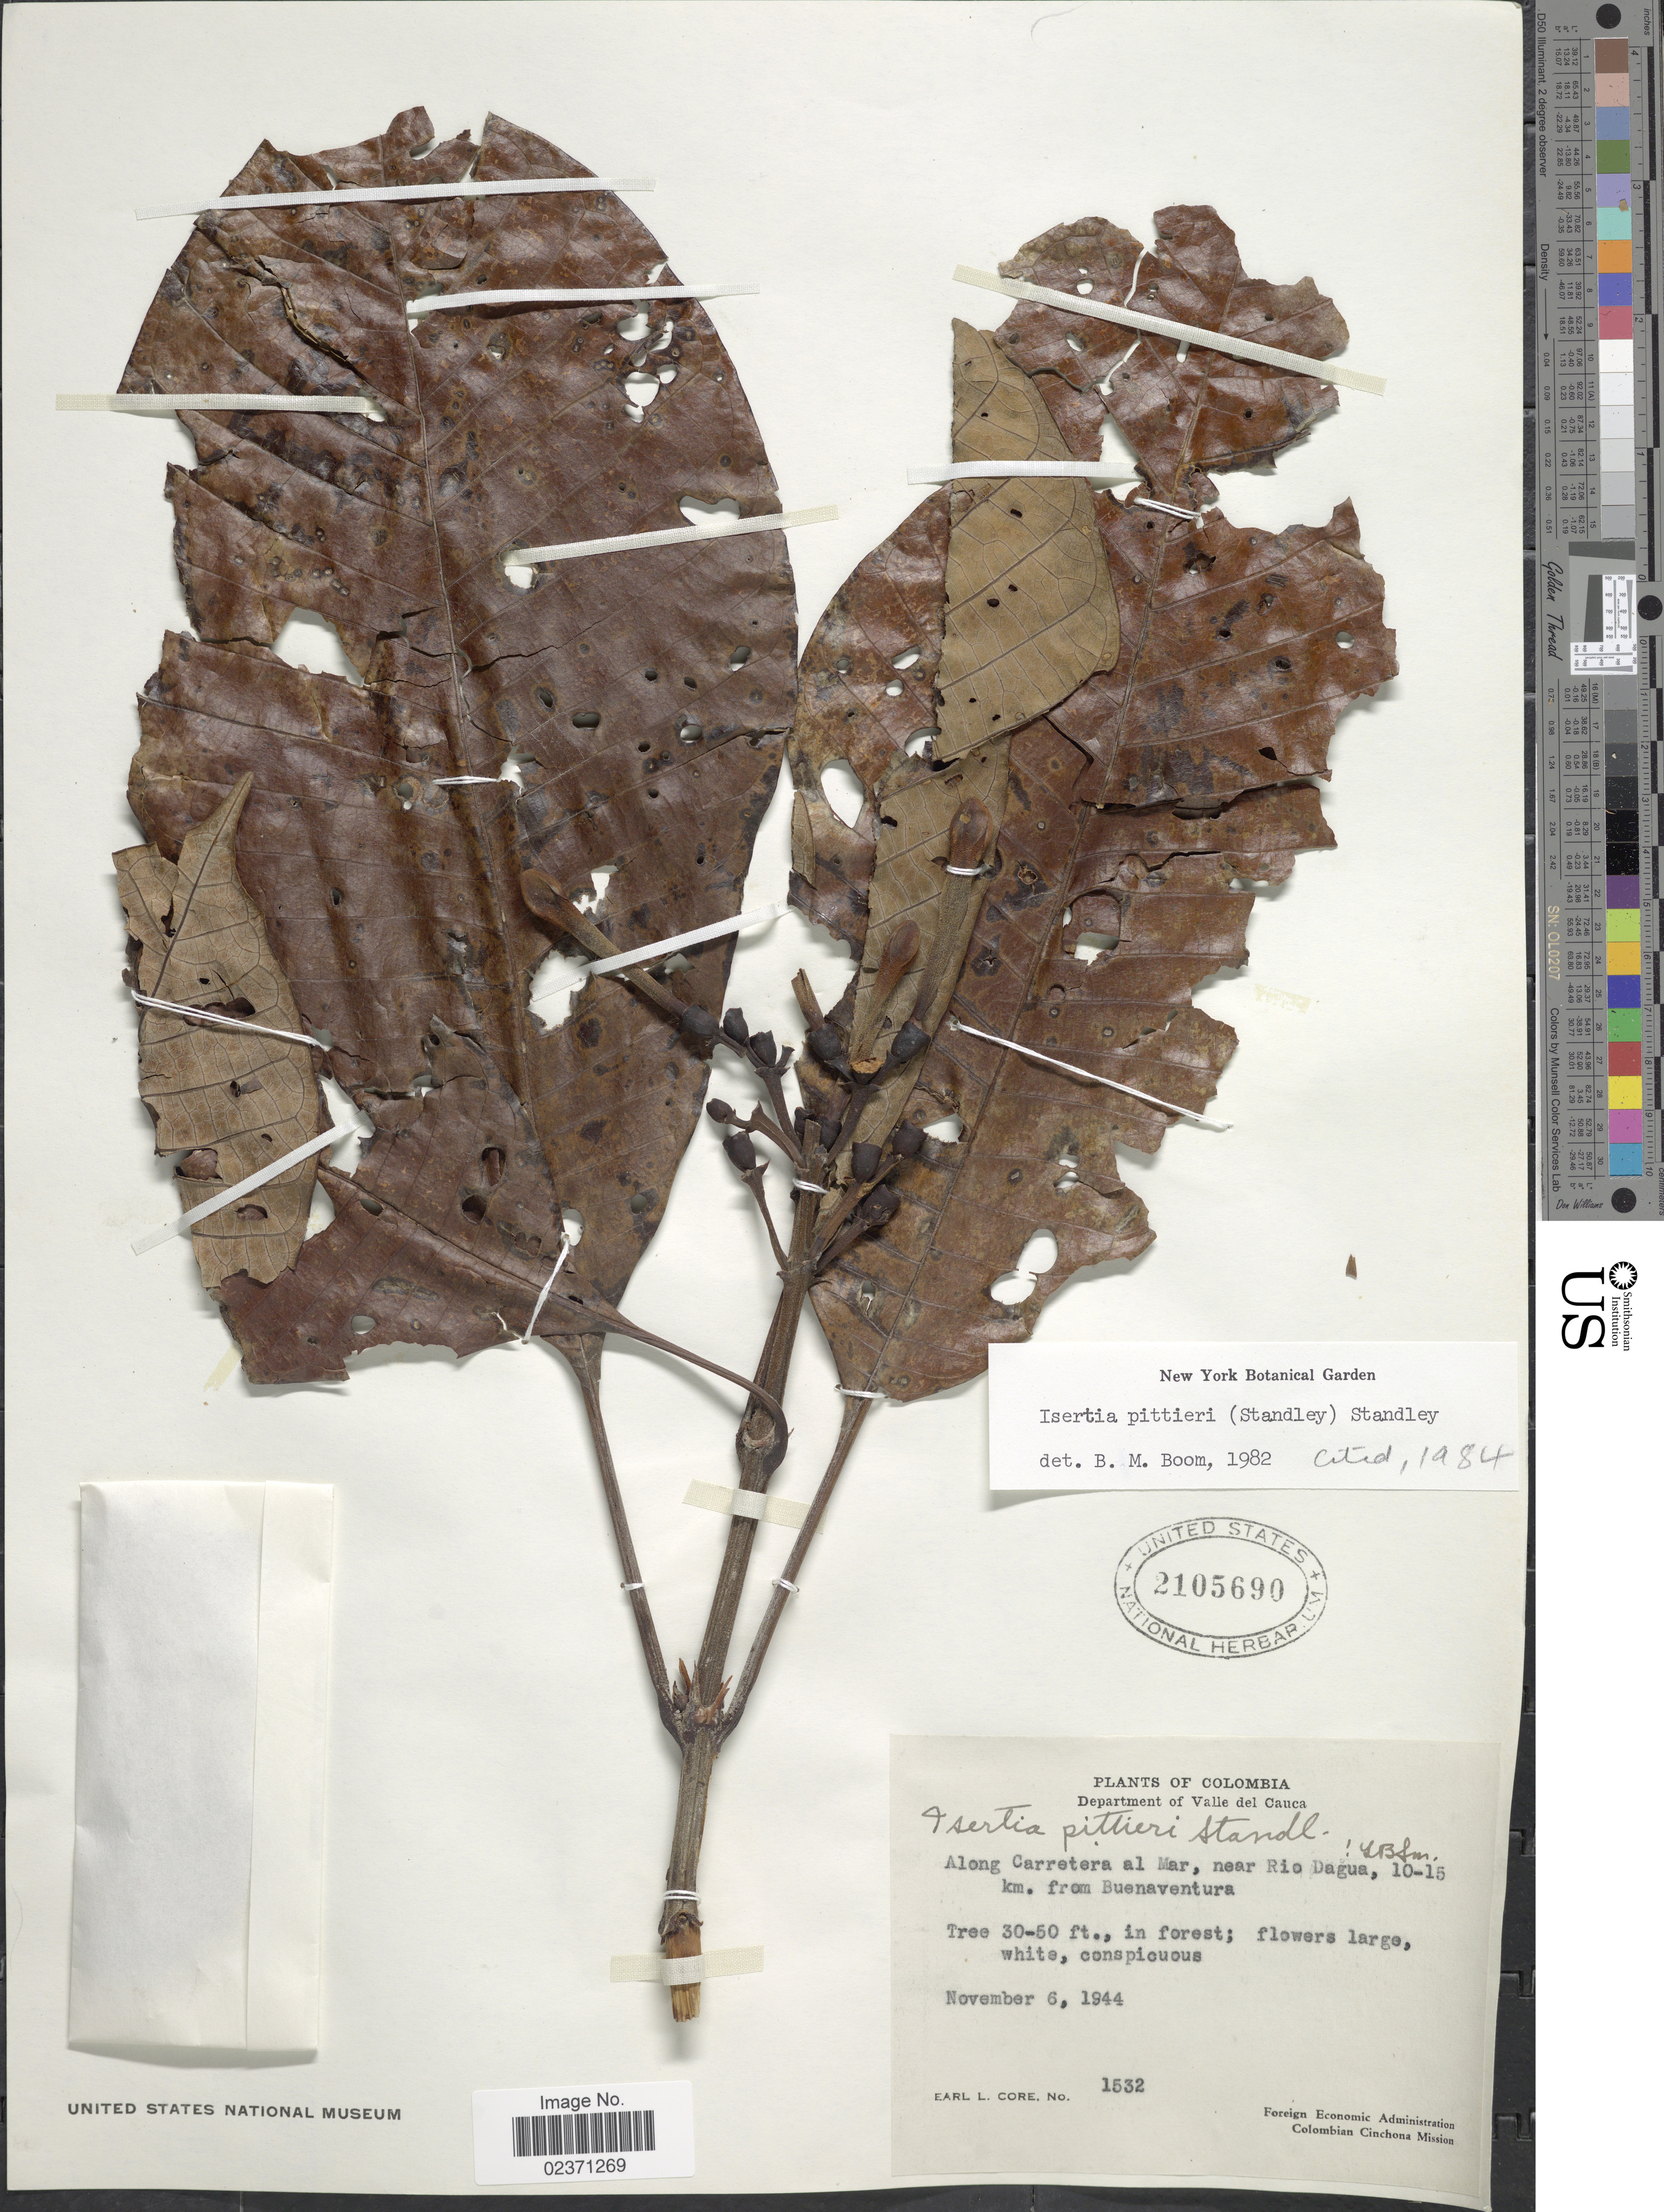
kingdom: Plantae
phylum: Tracheophyta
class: Magnoliopsida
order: Gentianales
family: Rubiaceae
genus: Isertia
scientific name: Isertia pittieri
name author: (Standl.) Standl.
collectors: E. L. Core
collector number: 1532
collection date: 1944-11-06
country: Colombia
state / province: Valle del Cauca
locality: Department of Valle del Cauca. Along Carretera al Mar, near Rio Dagua, 10-15 km. from Buenaventura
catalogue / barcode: US 2105690